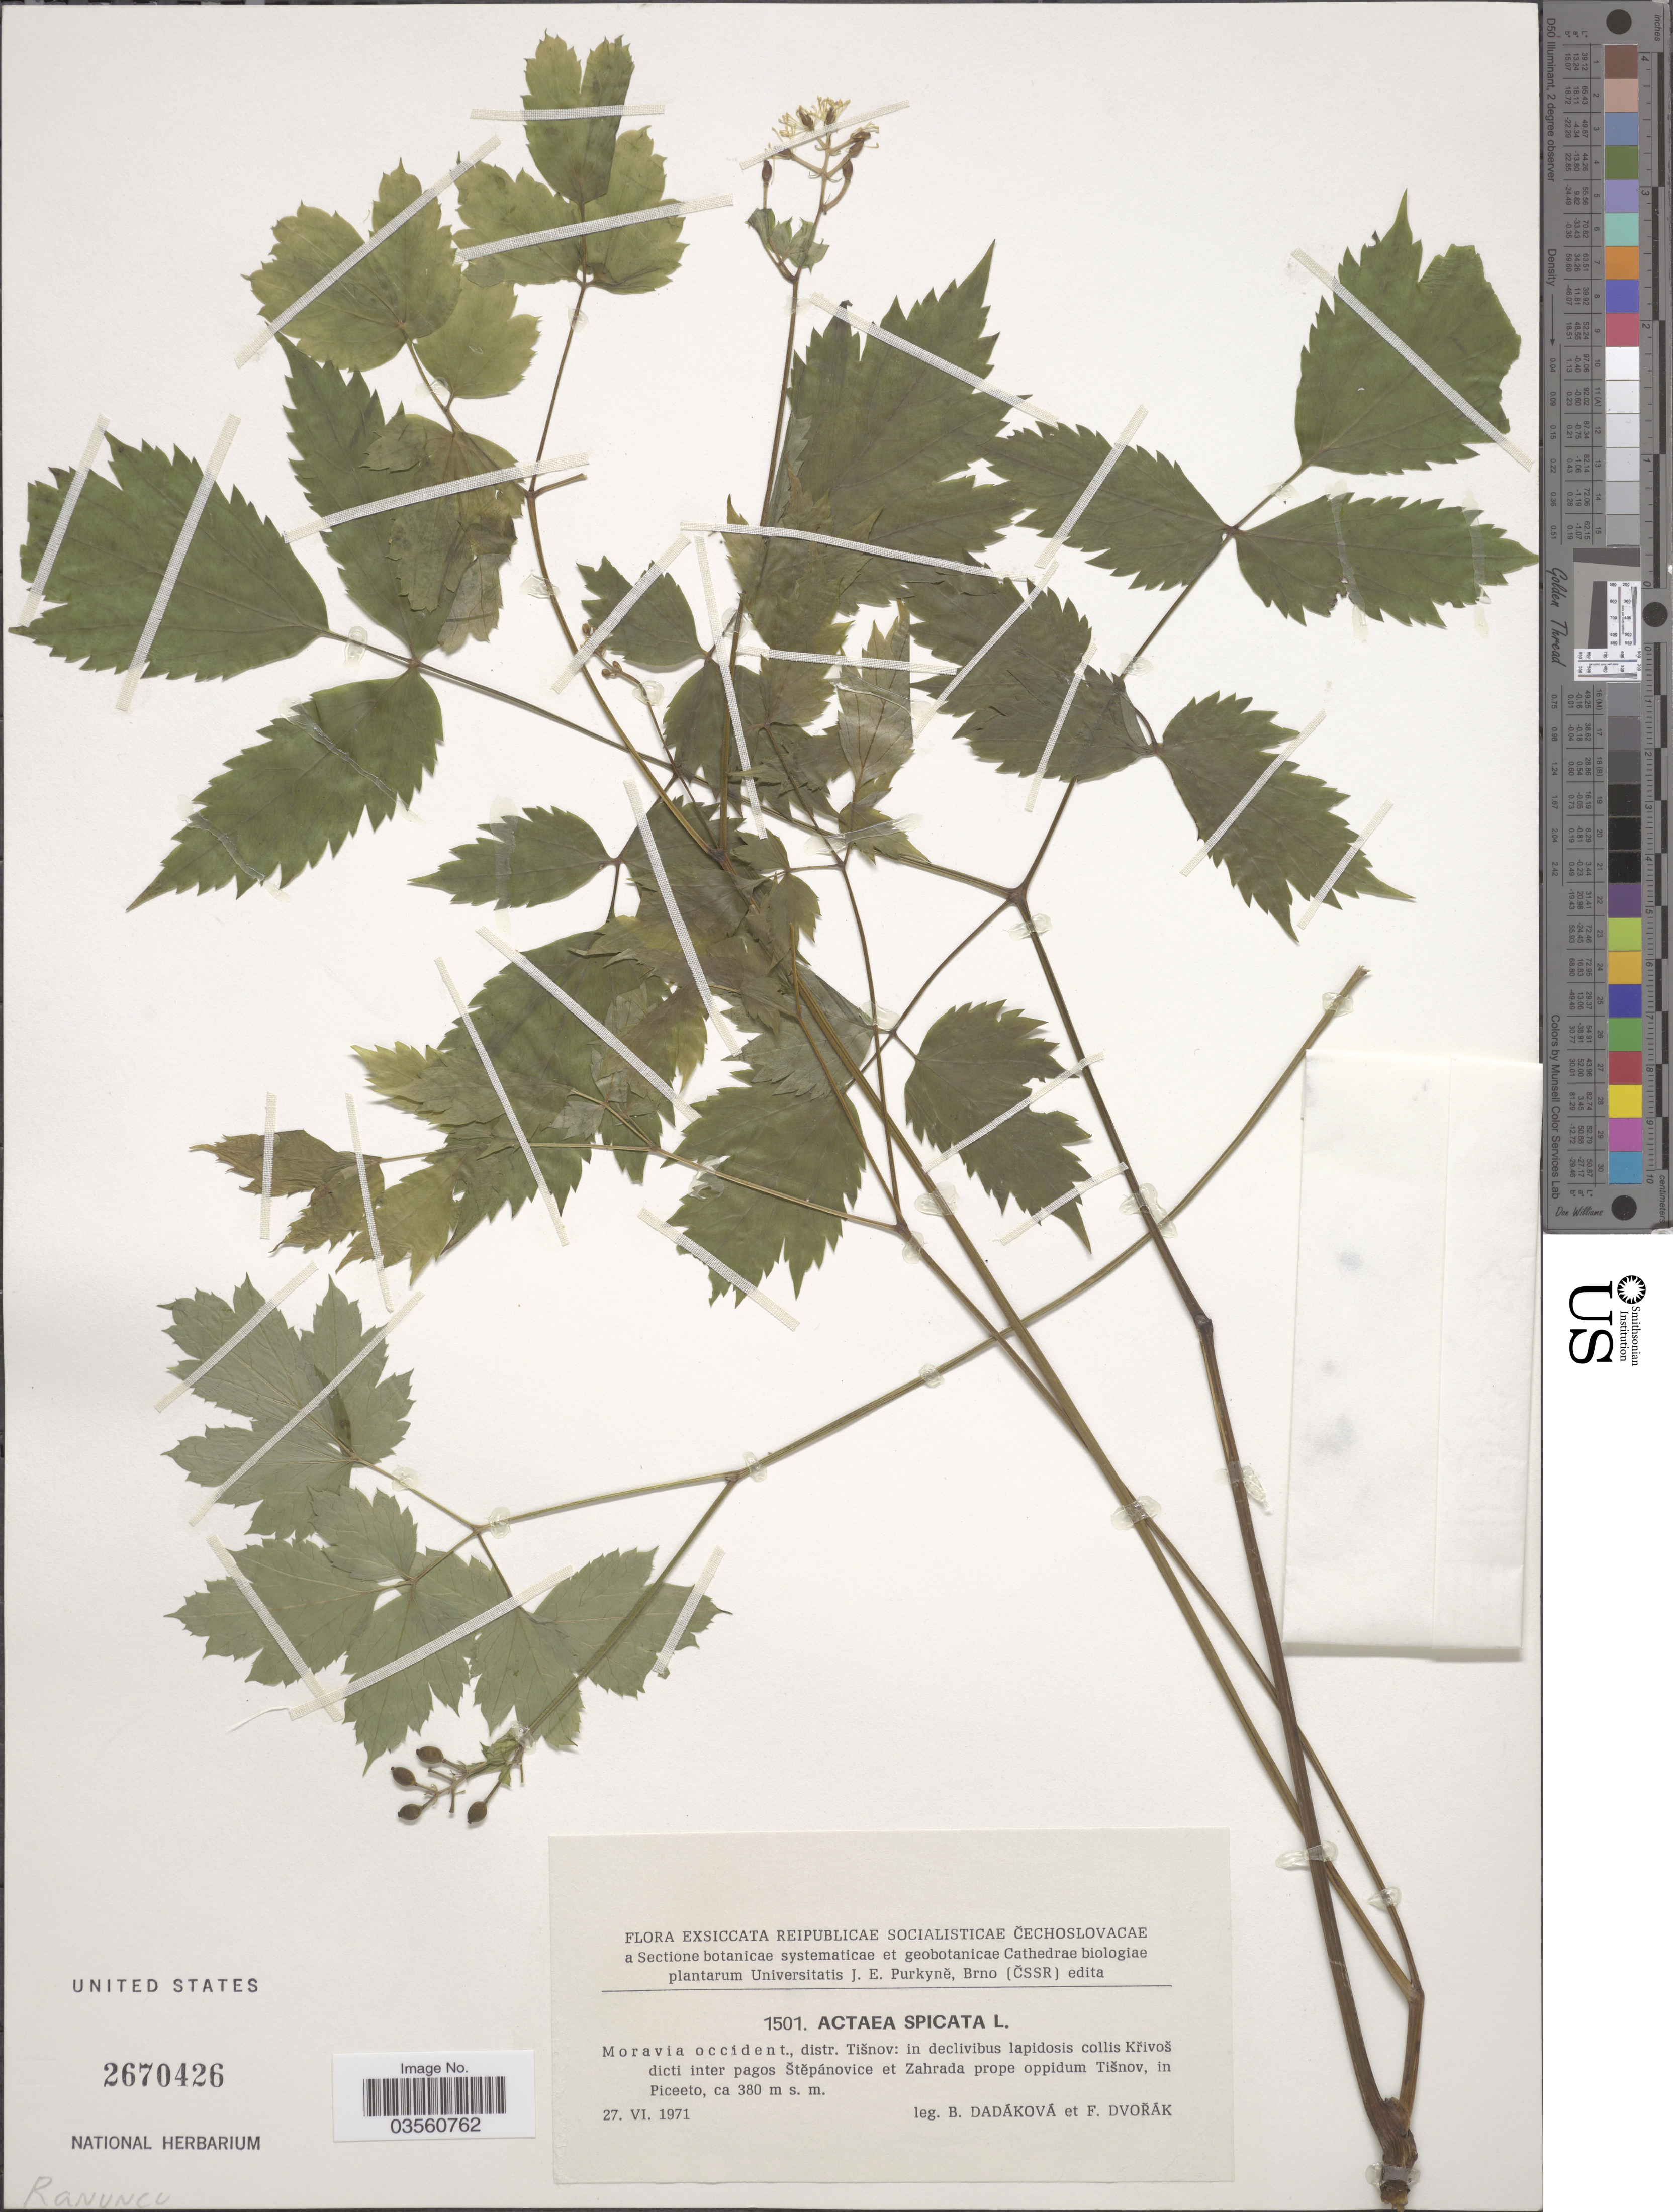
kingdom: Plantae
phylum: Tracheophyta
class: Magnoliopsida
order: Ranunculales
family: Ranunculaceae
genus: Actaea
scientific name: Actaea spicata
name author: L.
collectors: B. Dadakova & F. Dvořák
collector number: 1501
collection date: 1971-06-27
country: Czechia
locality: Moravia occident., distr. Tišnov: in declivibus lapidosis collis Křivoš dicti inter pagos Štěpánovice et Zahrada prope oppidum Tišnov, in Piceeto.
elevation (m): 380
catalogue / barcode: US 2670426